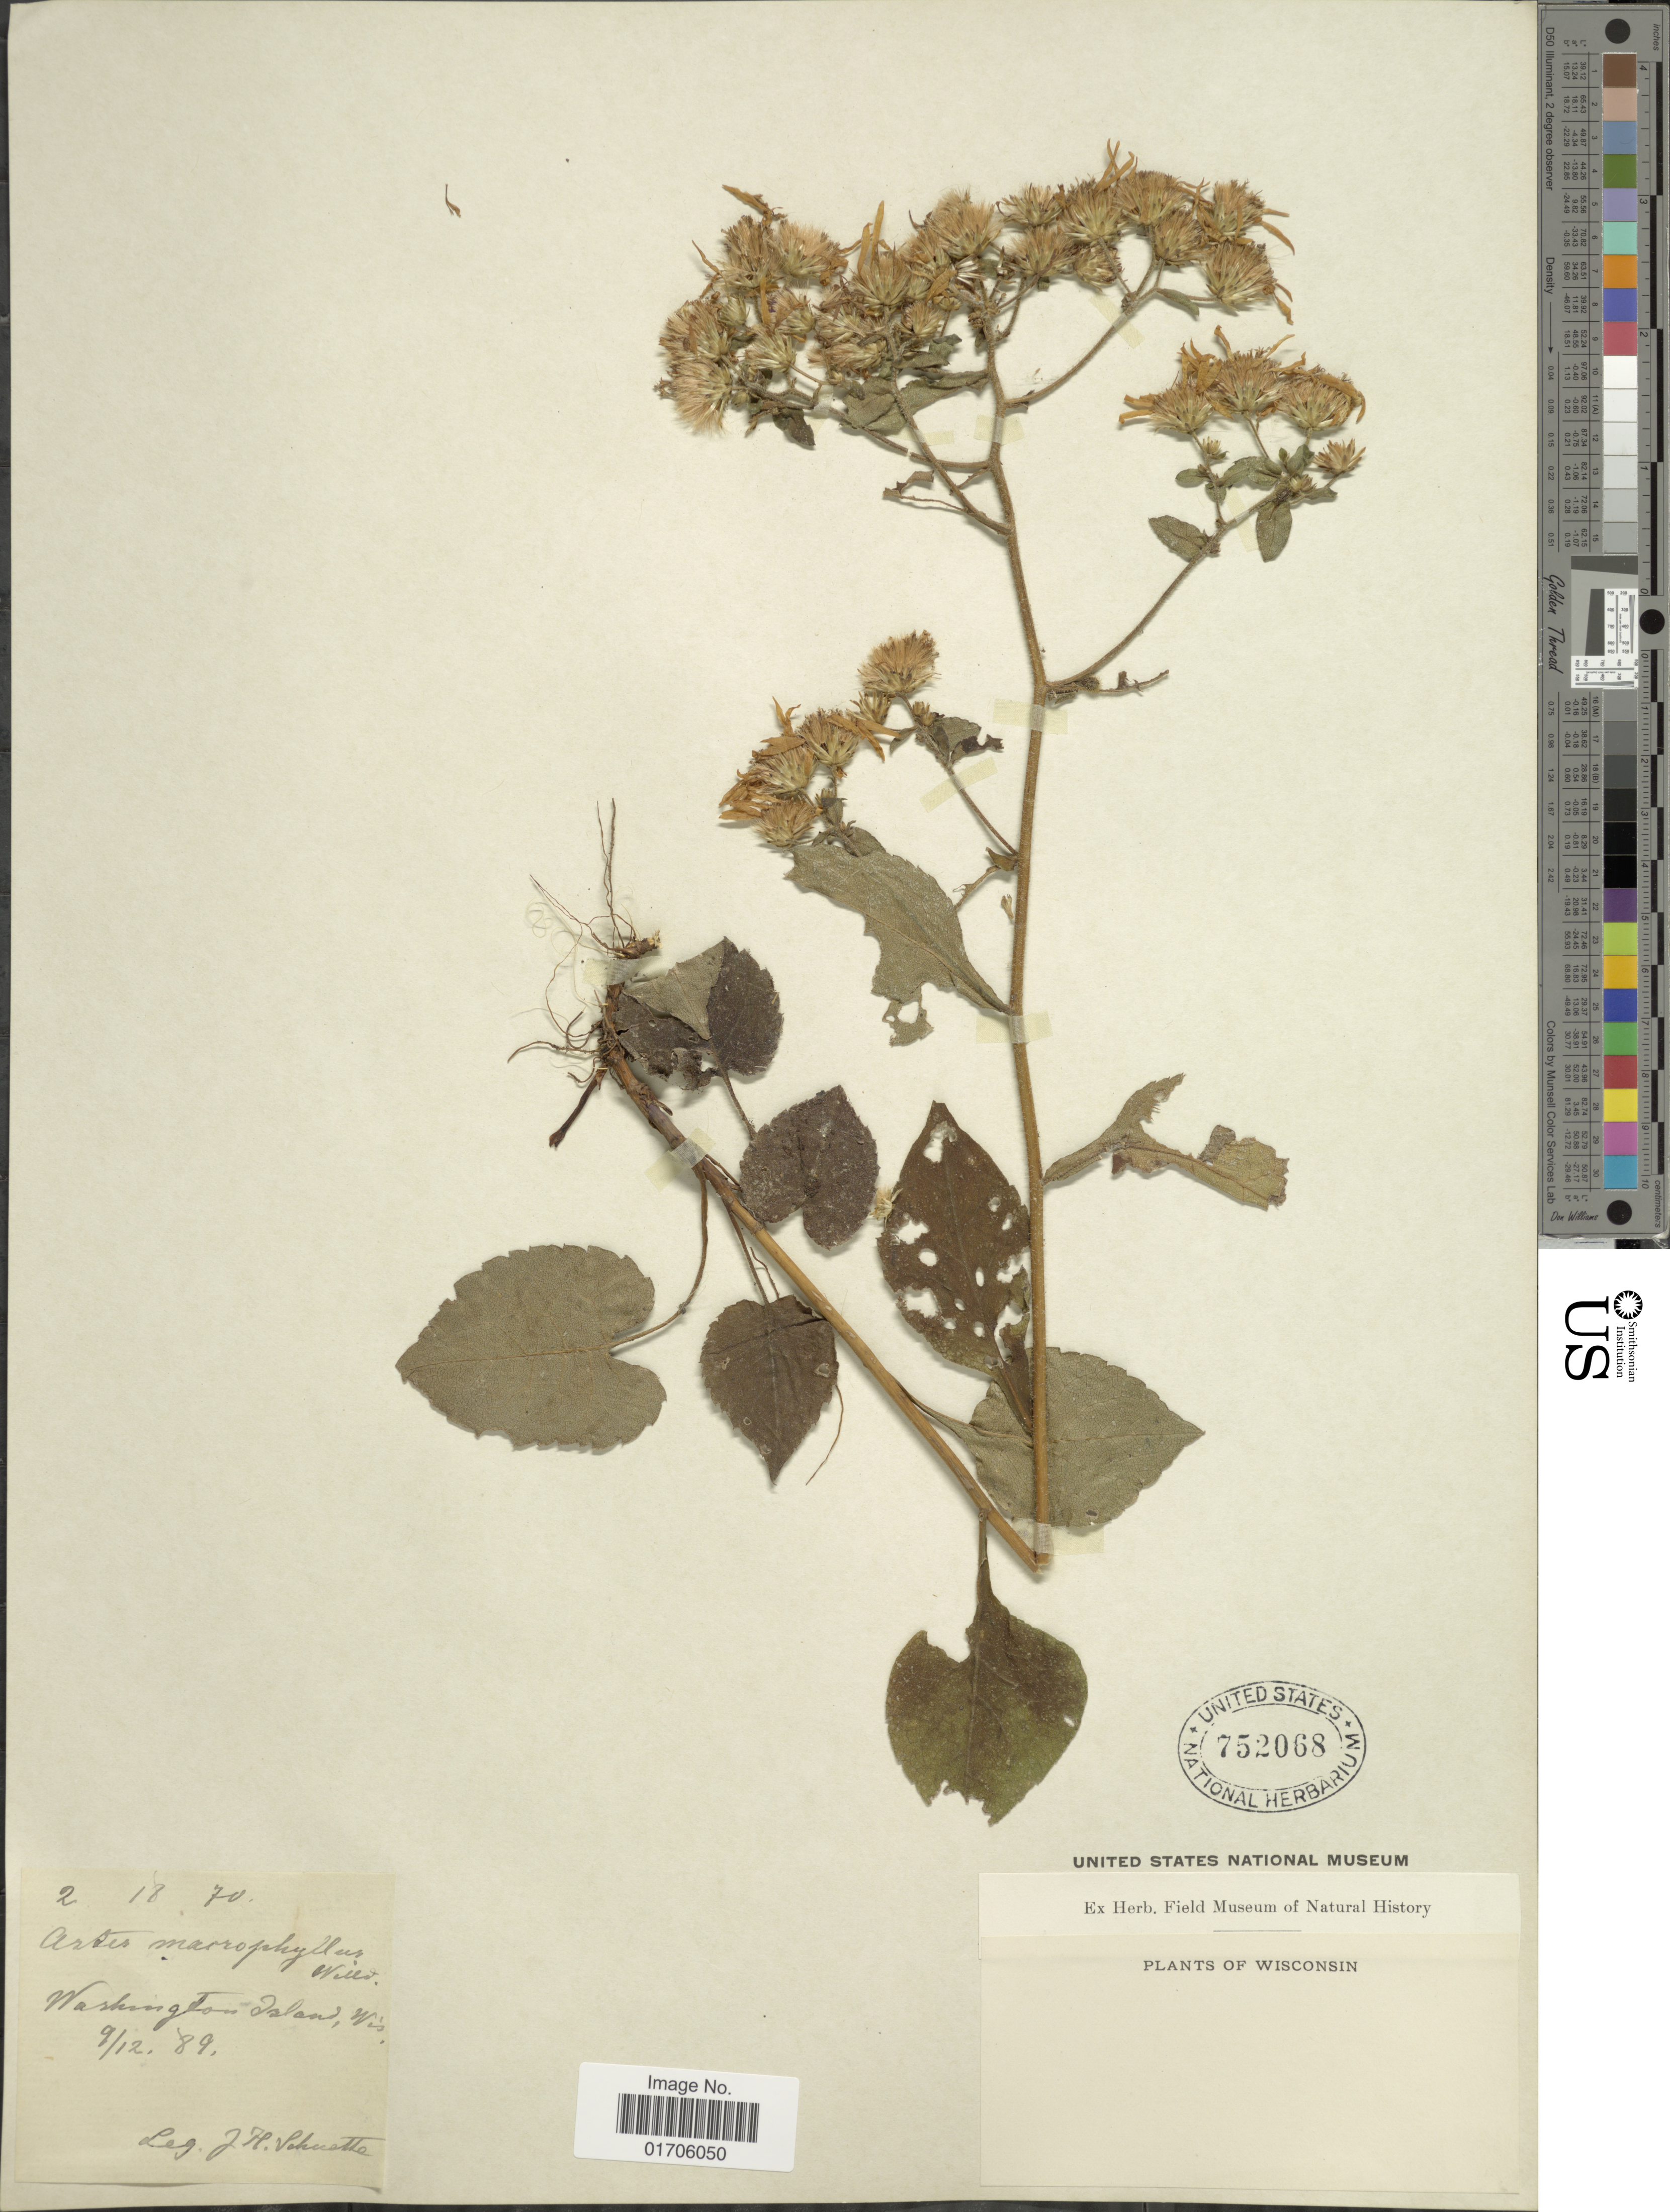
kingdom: Plantae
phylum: Tracheophyta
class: Magnoliopsida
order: Asterales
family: Asteraceae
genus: Aster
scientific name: Aster curvescens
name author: E.S. Burgess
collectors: J. H. Schuette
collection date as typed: Transcribed d/m/y: 12/9/89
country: United States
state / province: Wisconsin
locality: Washington Island, Wis.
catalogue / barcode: US 752068